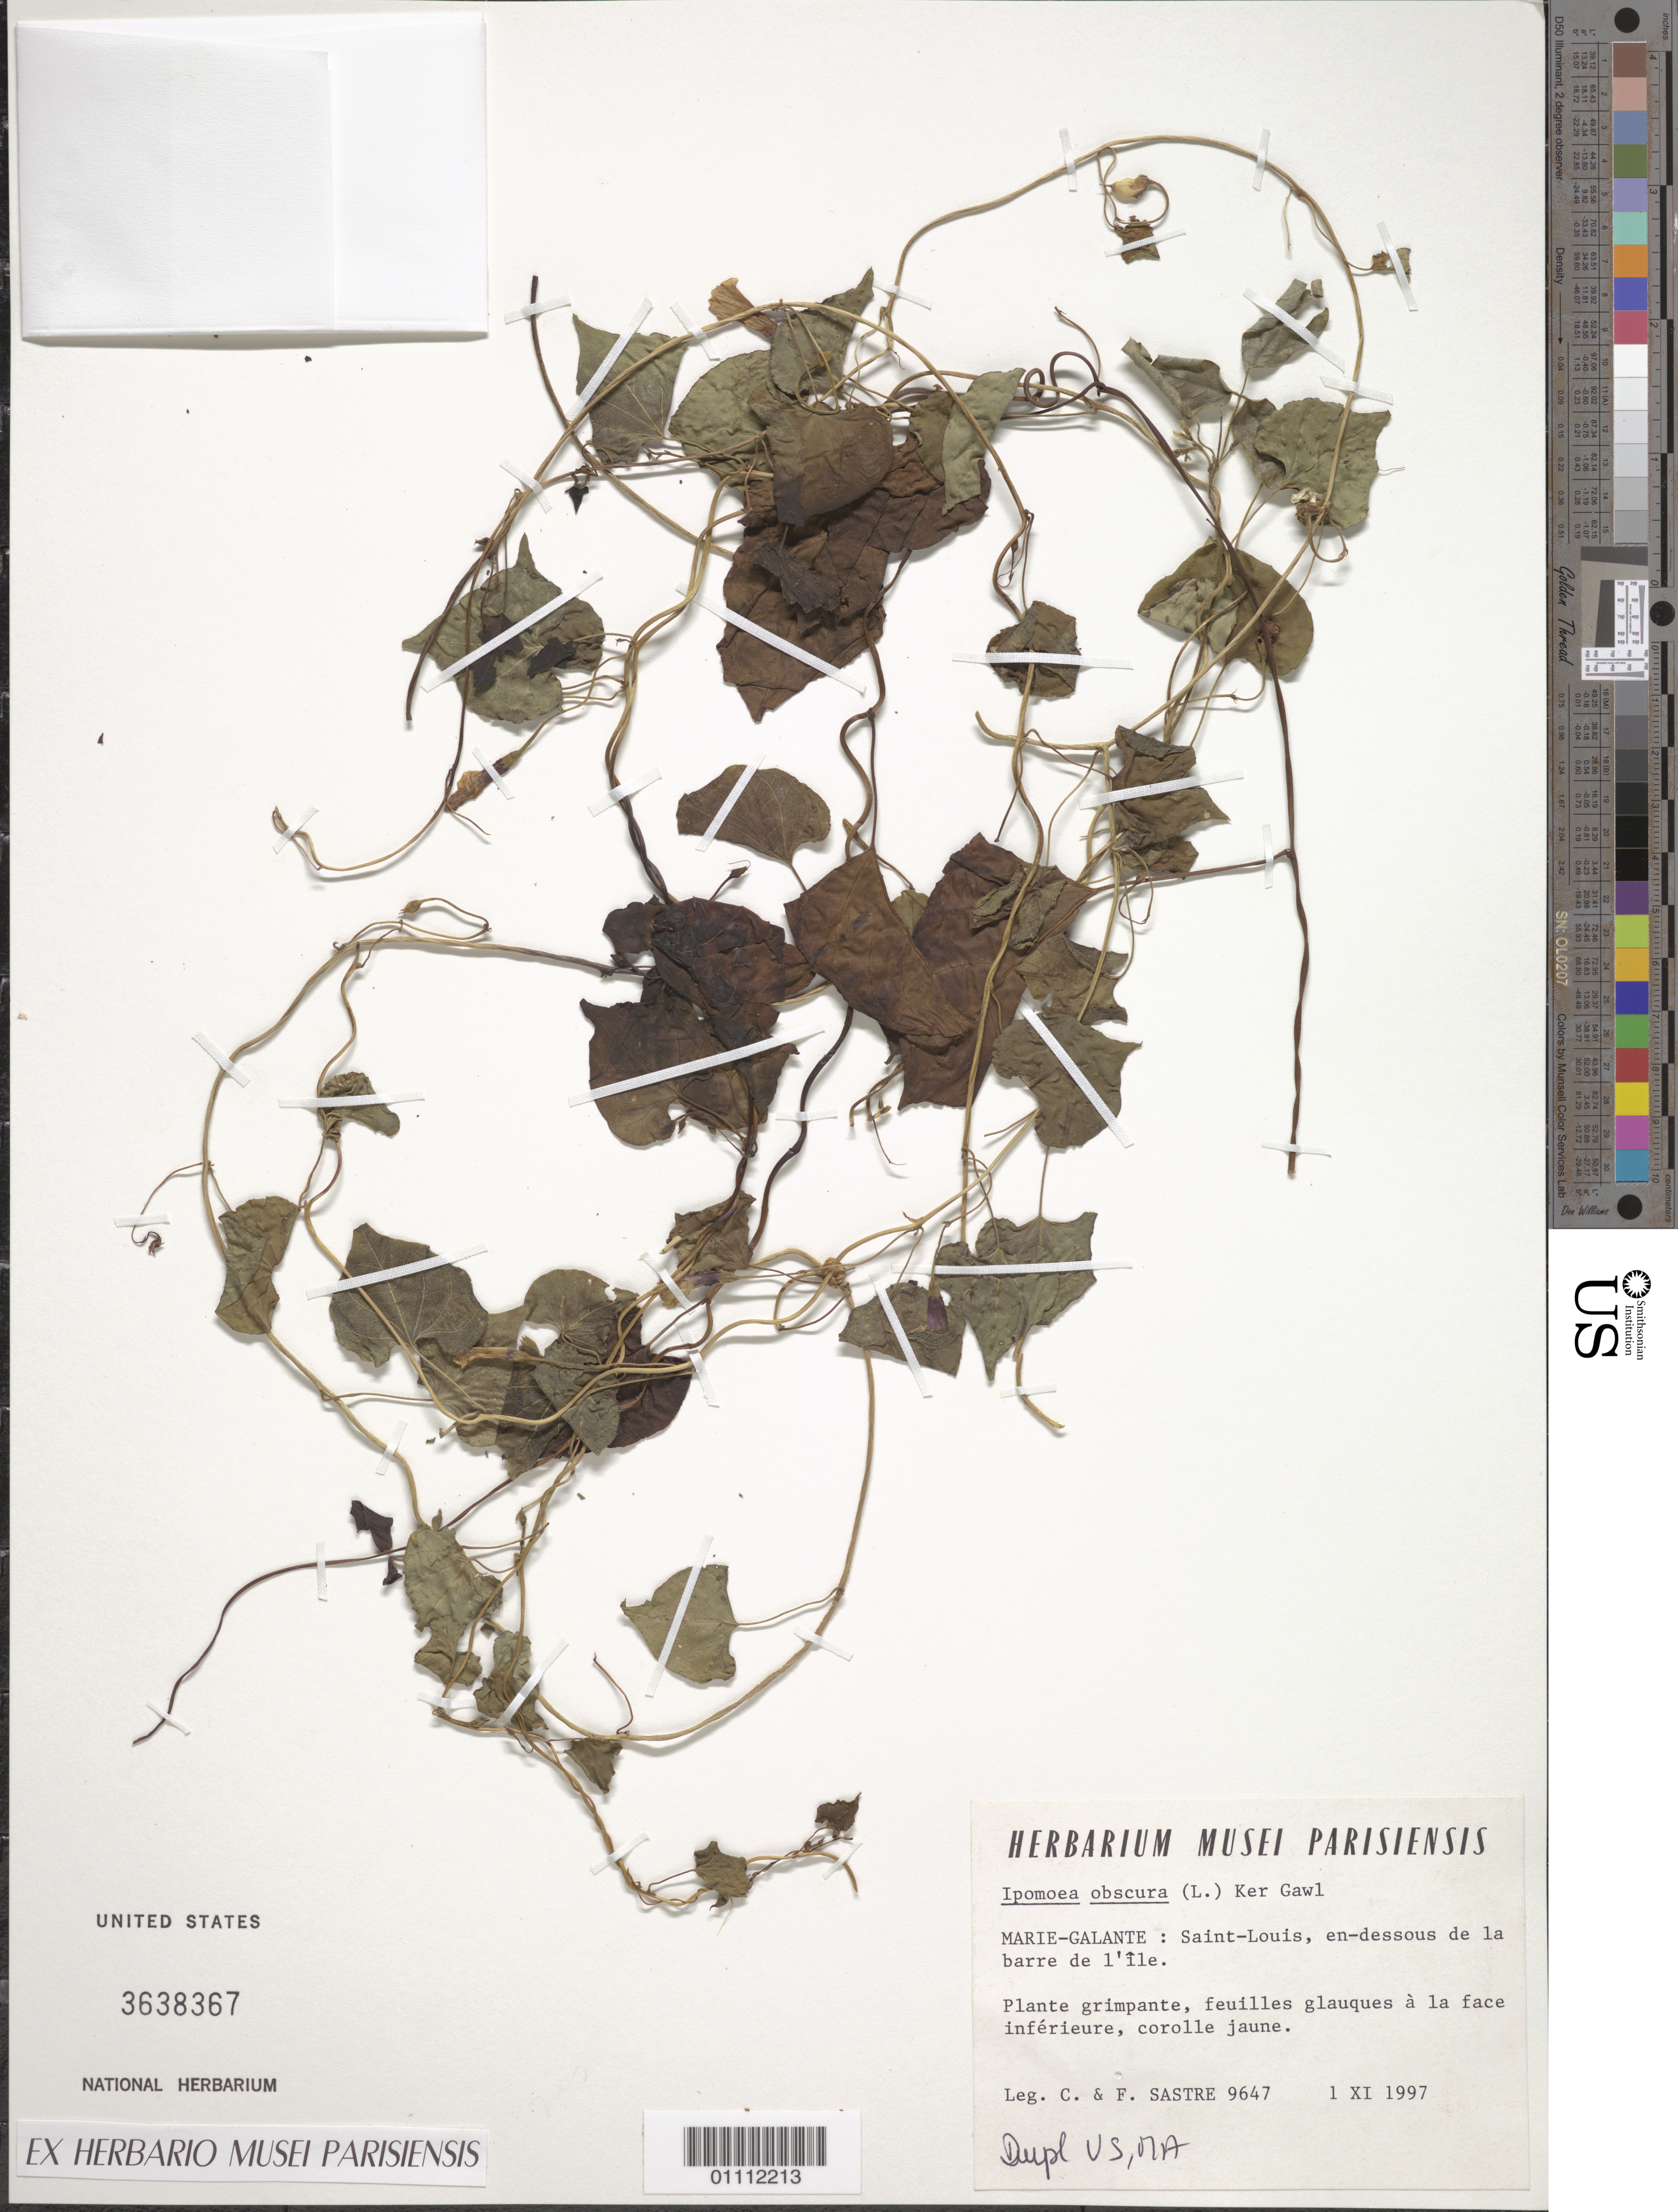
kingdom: Plantae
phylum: Tracheophyta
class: Magnoliopsida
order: Solanales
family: Convolvulaceae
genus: Ipomoea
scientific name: Ipomoea obscura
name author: (L.) Ker Gawl.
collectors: C. H. L. Sastre & F. Sastre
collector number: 9647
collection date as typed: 01 Nov 1997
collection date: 1997-11-01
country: Guadeloupe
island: Marie Galante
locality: Saint Louis, en-dessous de la barre de l'île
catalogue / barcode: US 3638367